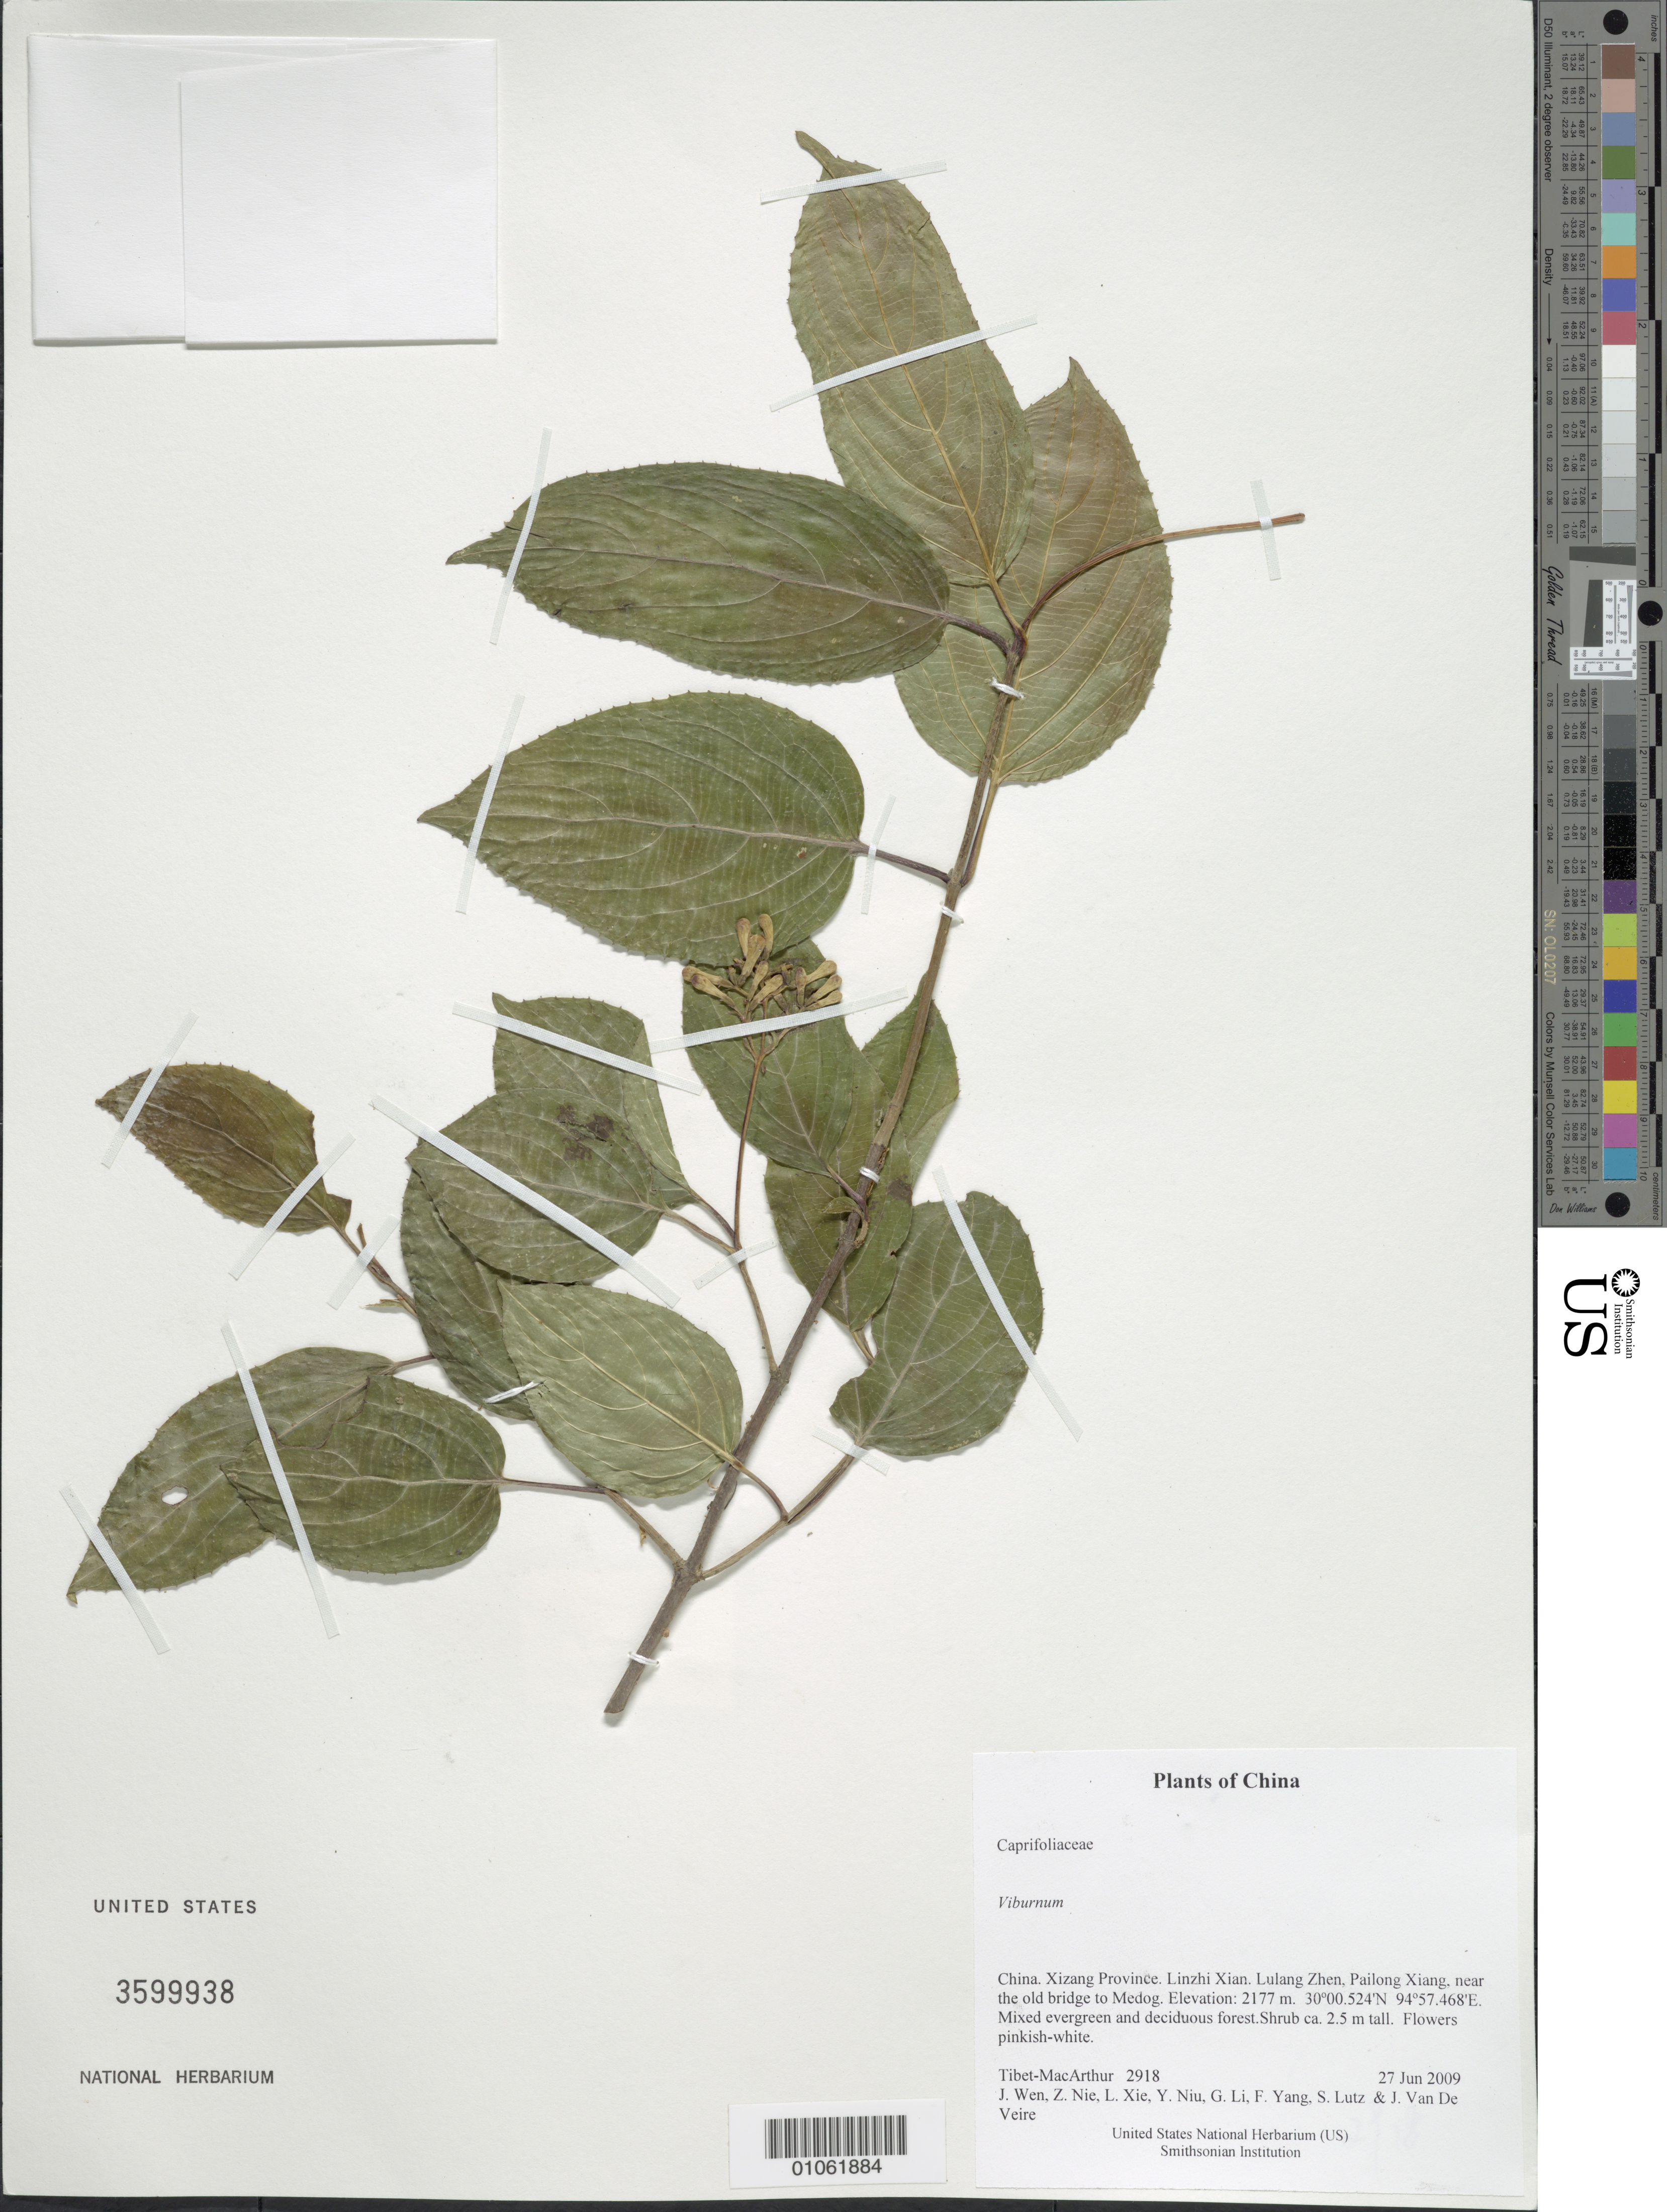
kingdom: Plantae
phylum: Tracheophyta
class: Magnoliopsida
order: Dipsacales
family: Viburnaceae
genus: Viburnum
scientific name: Viburnum sp.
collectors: Tibet-MacArthur, J. Wen, Z. Nie, L. Xie, Y. Niu, G. Li, F. Yang, S. Lutz & J. Van De Veire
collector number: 2918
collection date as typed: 27 Jun 2009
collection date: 2009-06-27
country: China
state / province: Xizang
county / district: Linzhi Xian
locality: Lulang Zhen, Pailong Xiang, near the old bridge to Medog.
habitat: Mixed evergreen and deciduous forest.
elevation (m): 2177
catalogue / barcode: US 3599938